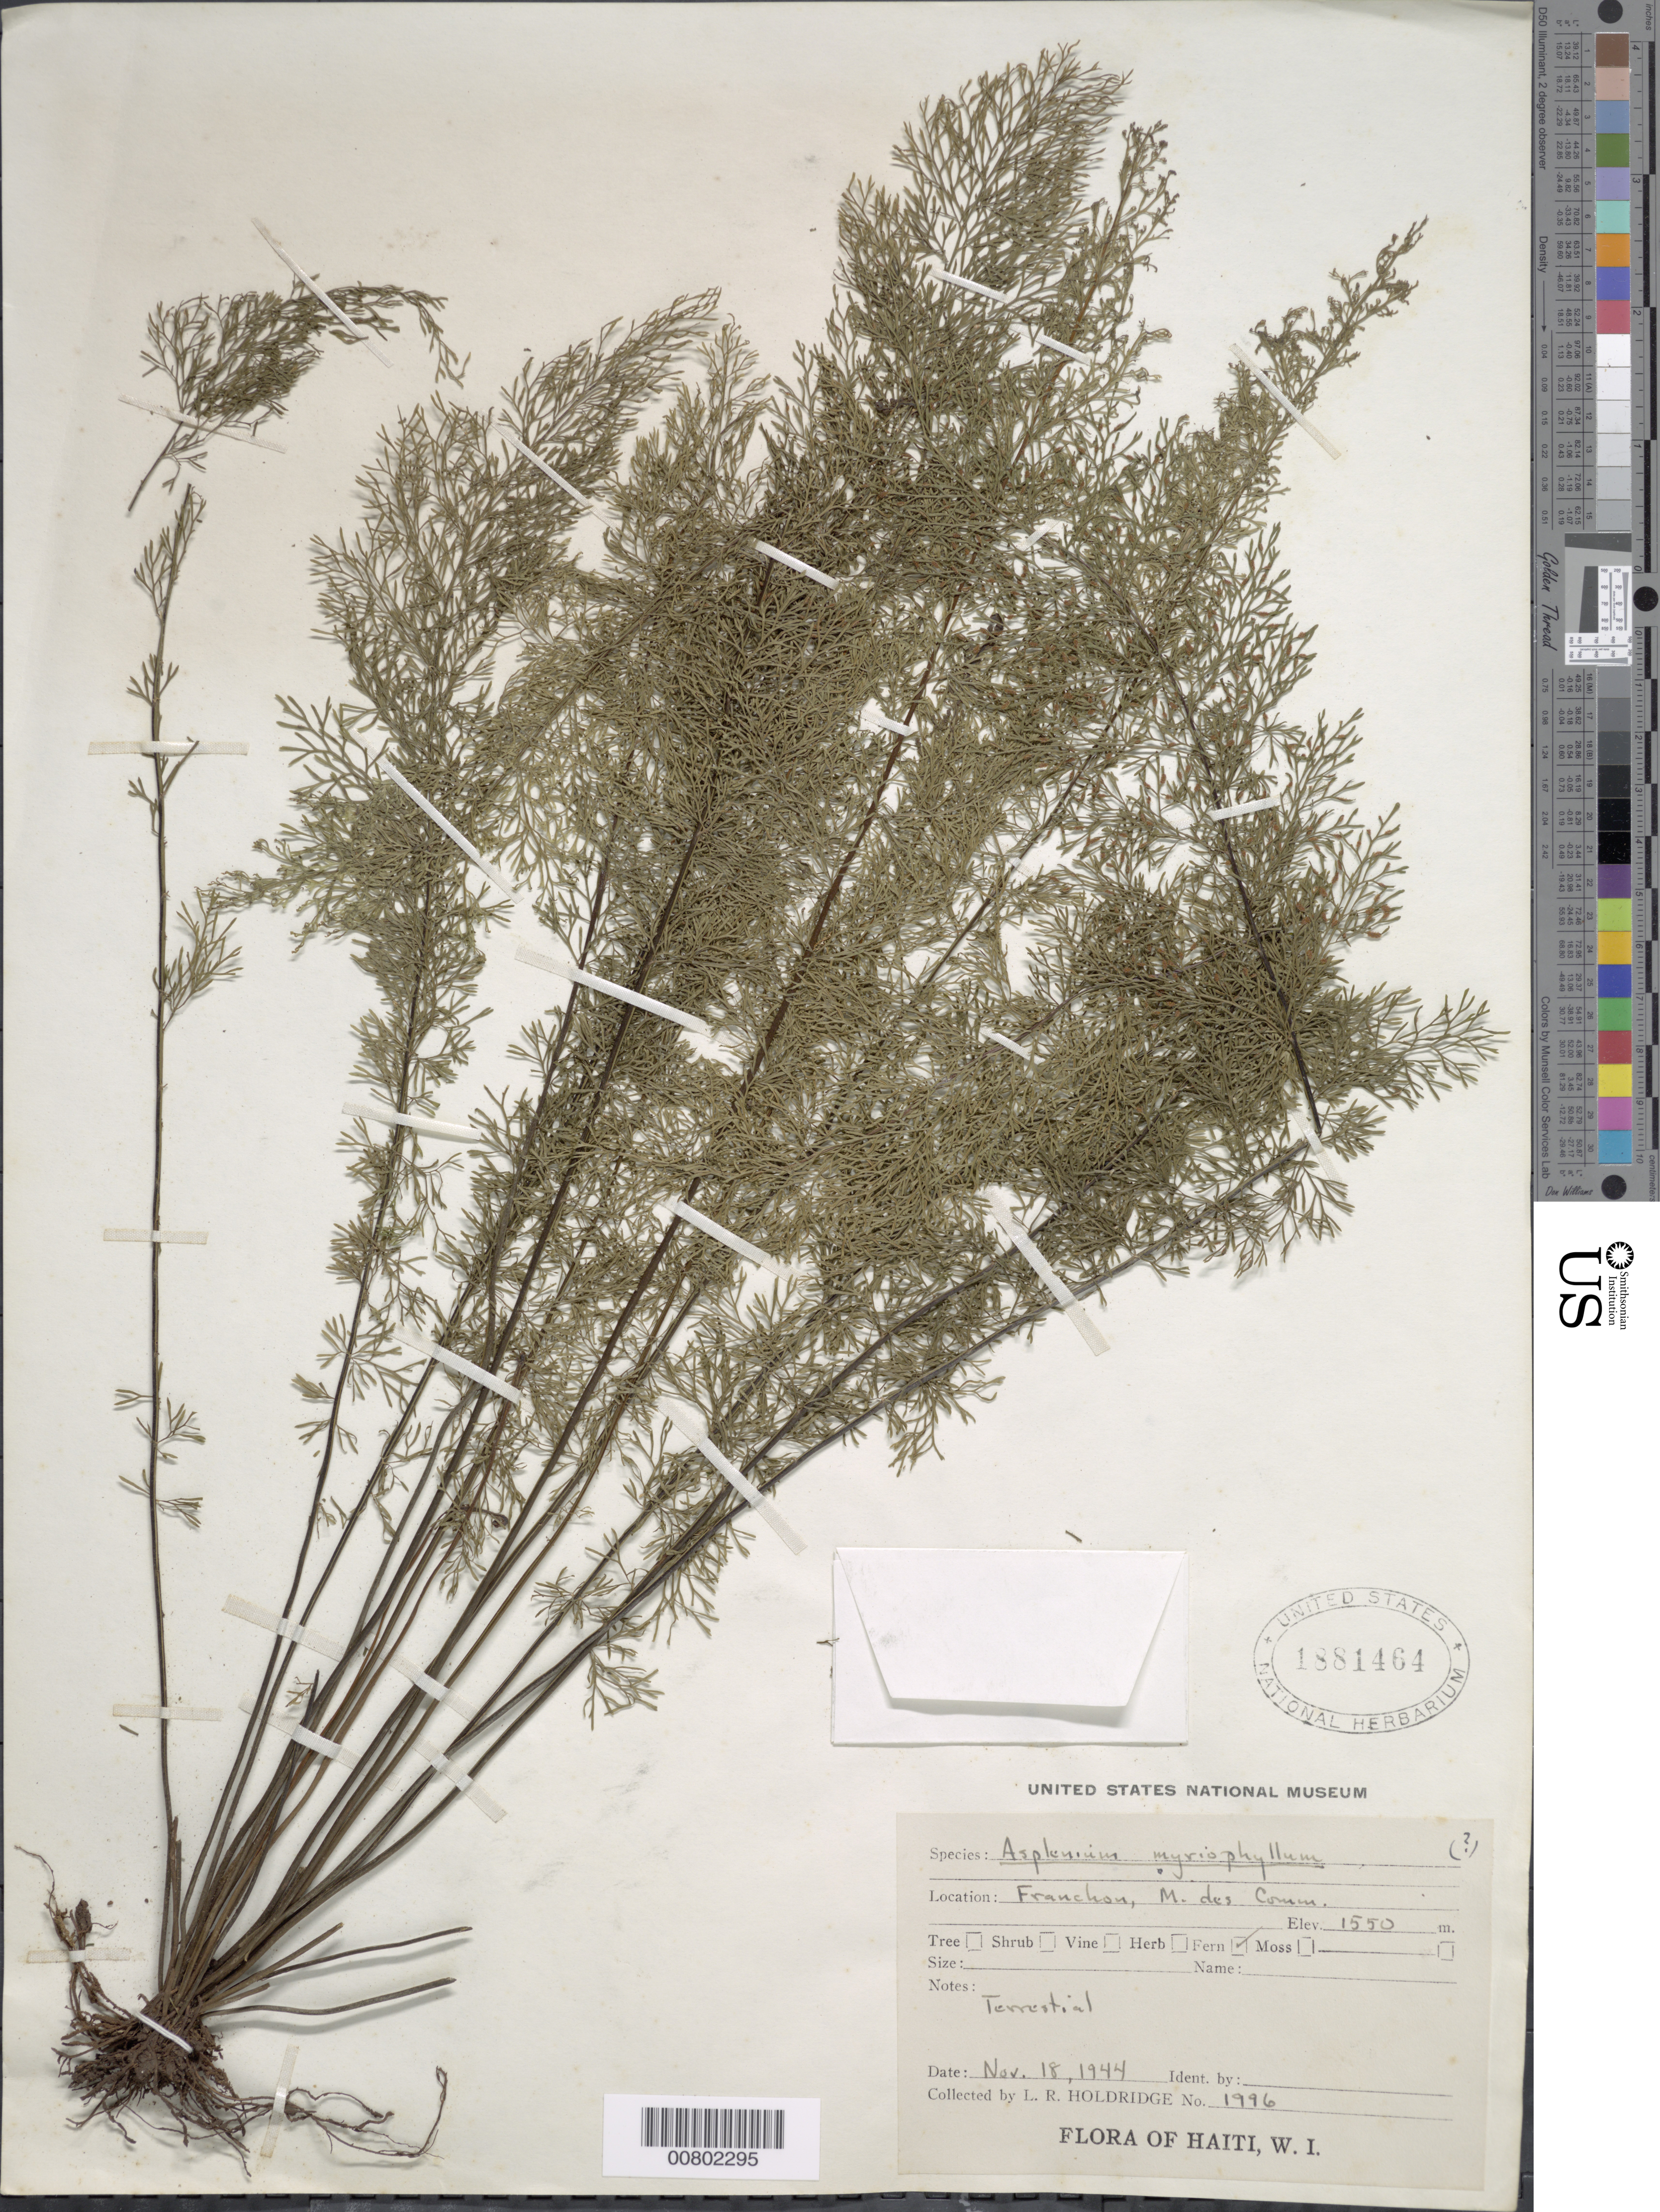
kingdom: Plantae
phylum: Tracheophyta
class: Polypodiopsida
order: Polypodiales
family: Aspleniaceae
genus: Asplenium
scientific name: Asplenium myriophyllum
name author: (Sw.) C. Presl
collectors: L. Holdridge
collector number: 1996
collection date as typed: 18 Nov 1944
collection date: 1944-11-18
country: Haiti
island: Hispaniola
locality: Franchon, Morne des Commissaires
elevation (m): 1550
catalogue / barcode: US 1881464